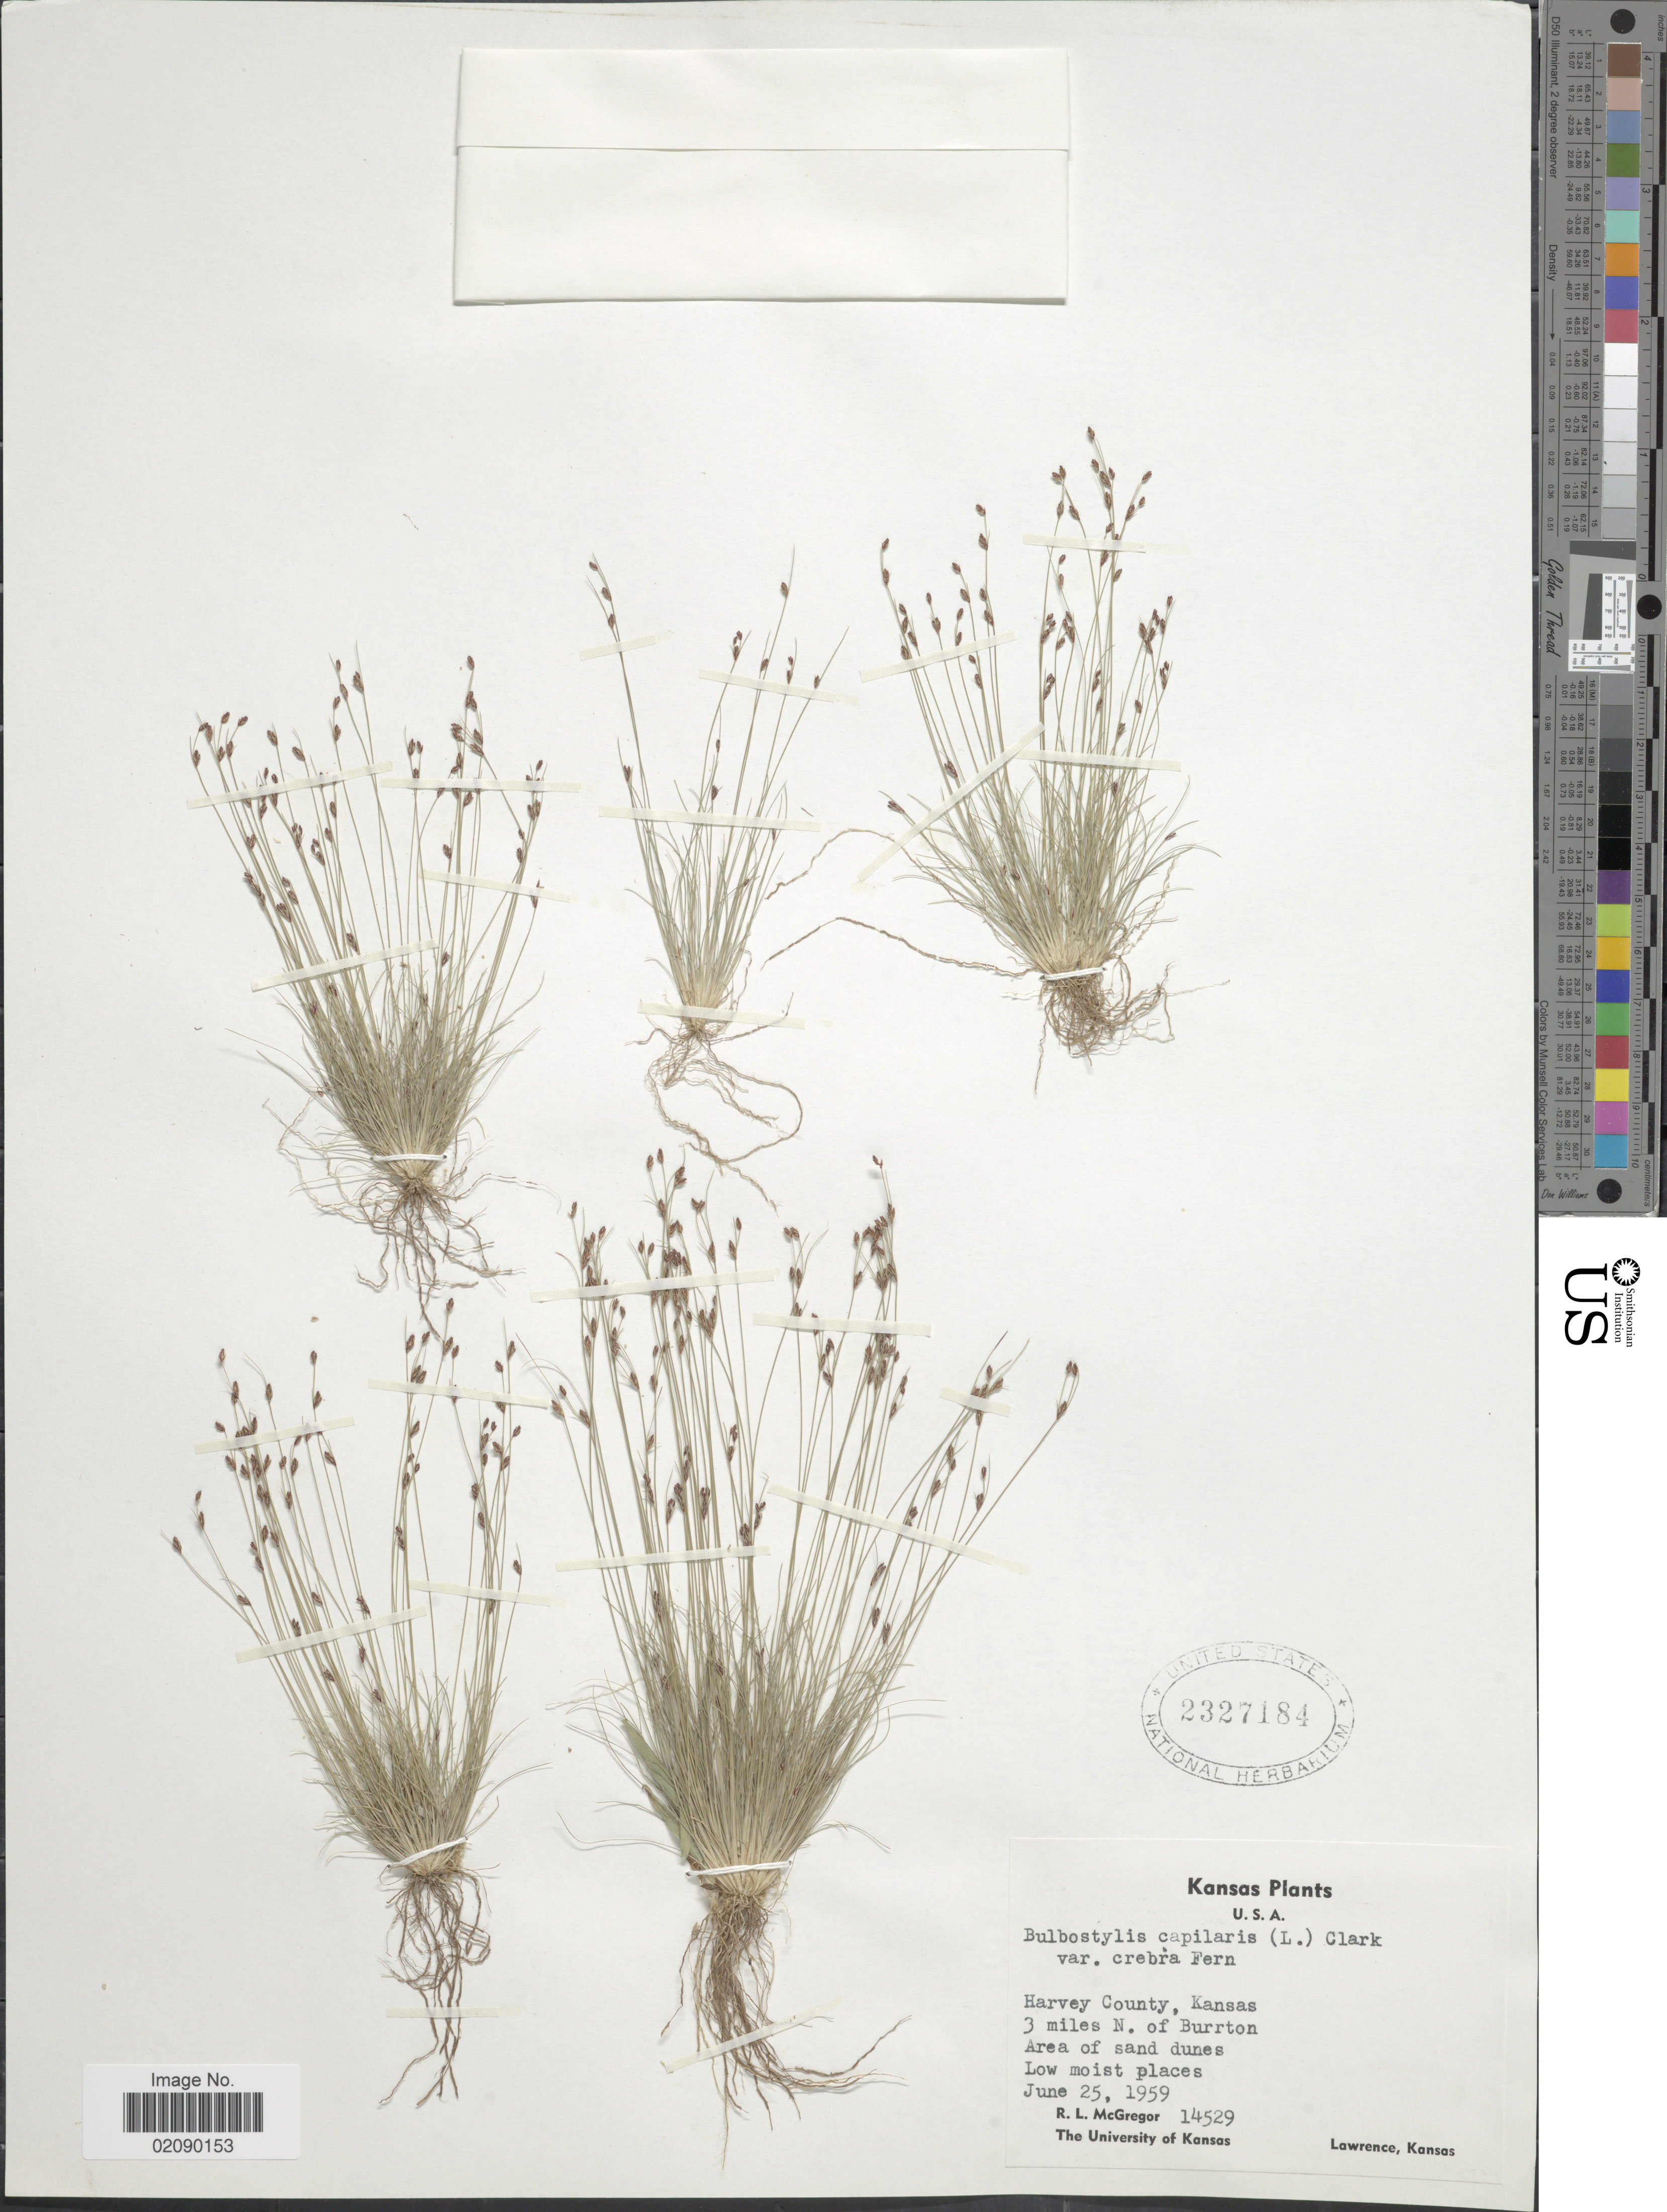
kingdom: Plantae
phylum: Tracheophyta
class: Liliopsida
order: Poales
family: Cyperaceae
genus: Bulbostylis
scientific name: Bulbostylis capillaris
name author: (L.) Kunth ex C.B. Clarke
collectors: R. McGregor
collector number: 14529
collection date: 1959-06-25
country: United States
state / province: Kansas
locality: Harvey County, 3 miles N of Burrton, Area of sand dunes, Low moist places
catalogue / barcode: US 2327184